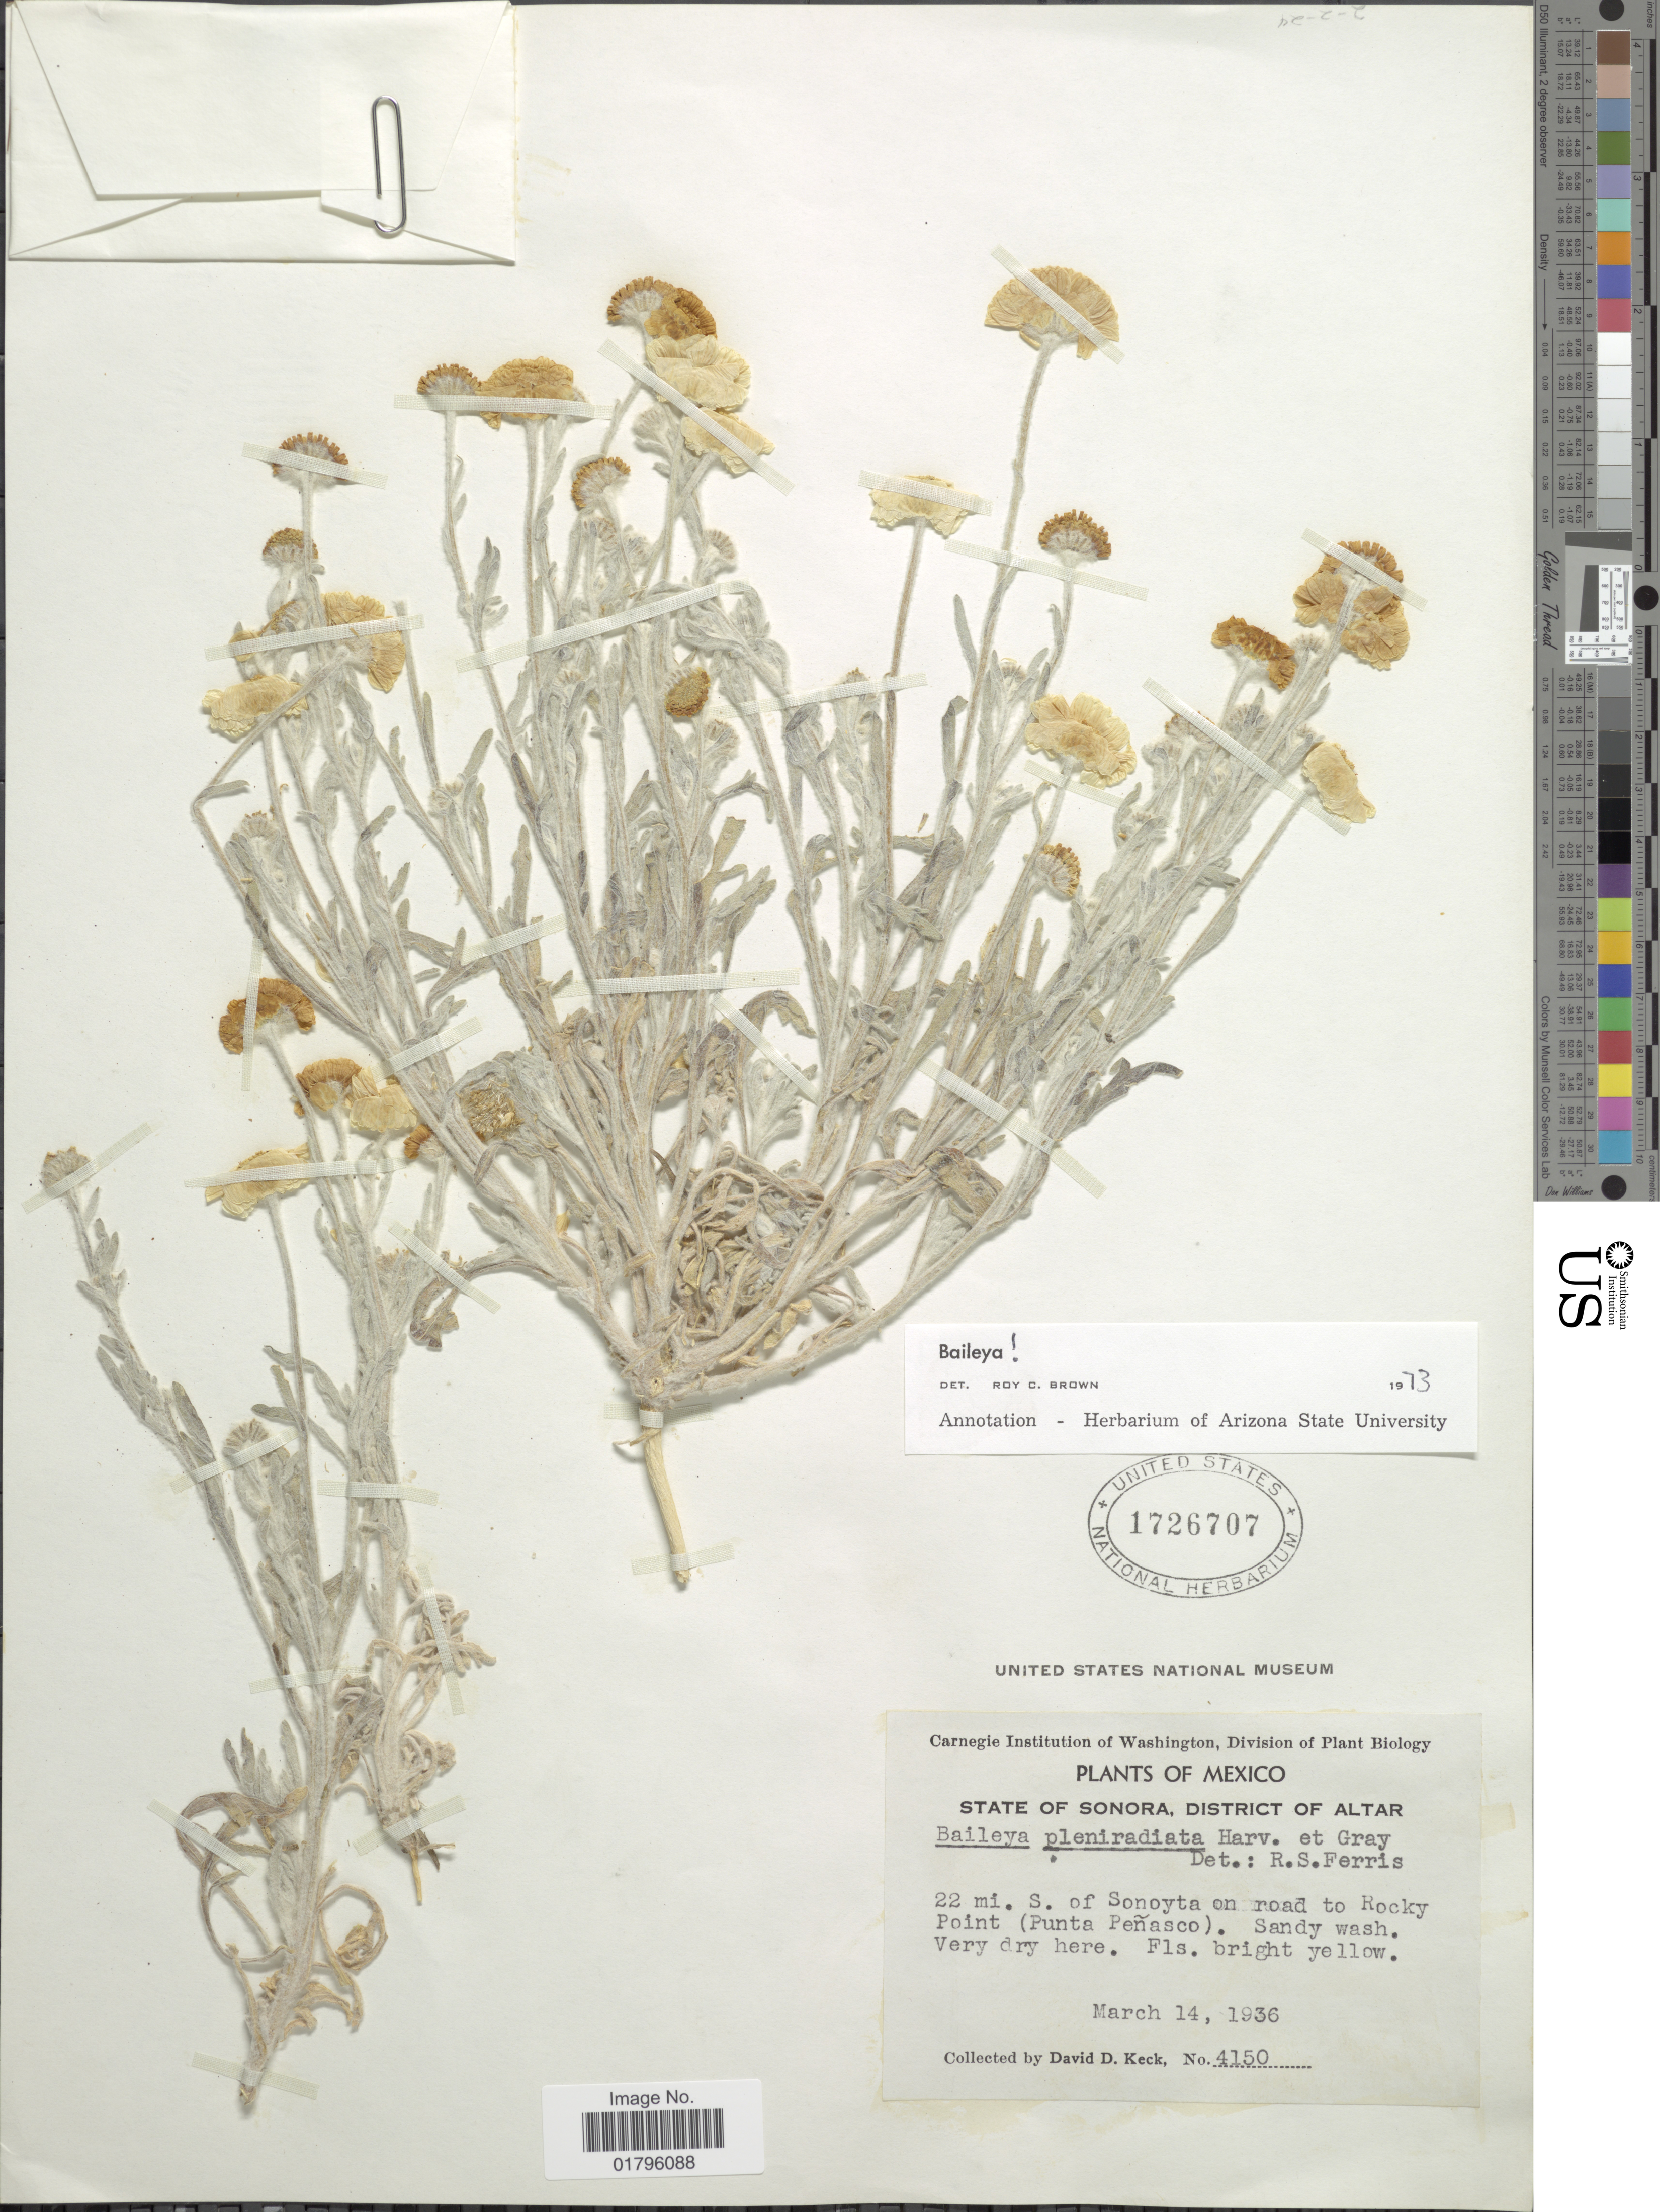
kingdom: Plantae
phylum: Tracheophyta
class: Magnoliopsida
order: Asterales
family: Asteraceae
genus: Baileya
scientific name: Baileya pleniradiata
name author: Harv. & A. Gray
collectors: D. D. Keck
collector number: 4150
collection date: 1936-03-14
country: Mexico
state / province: Sonora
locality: District of Altar. 22 mi. S. of Sonoyta on road to Rocky Point (Punta Peñasco)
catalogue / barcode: US 1726707